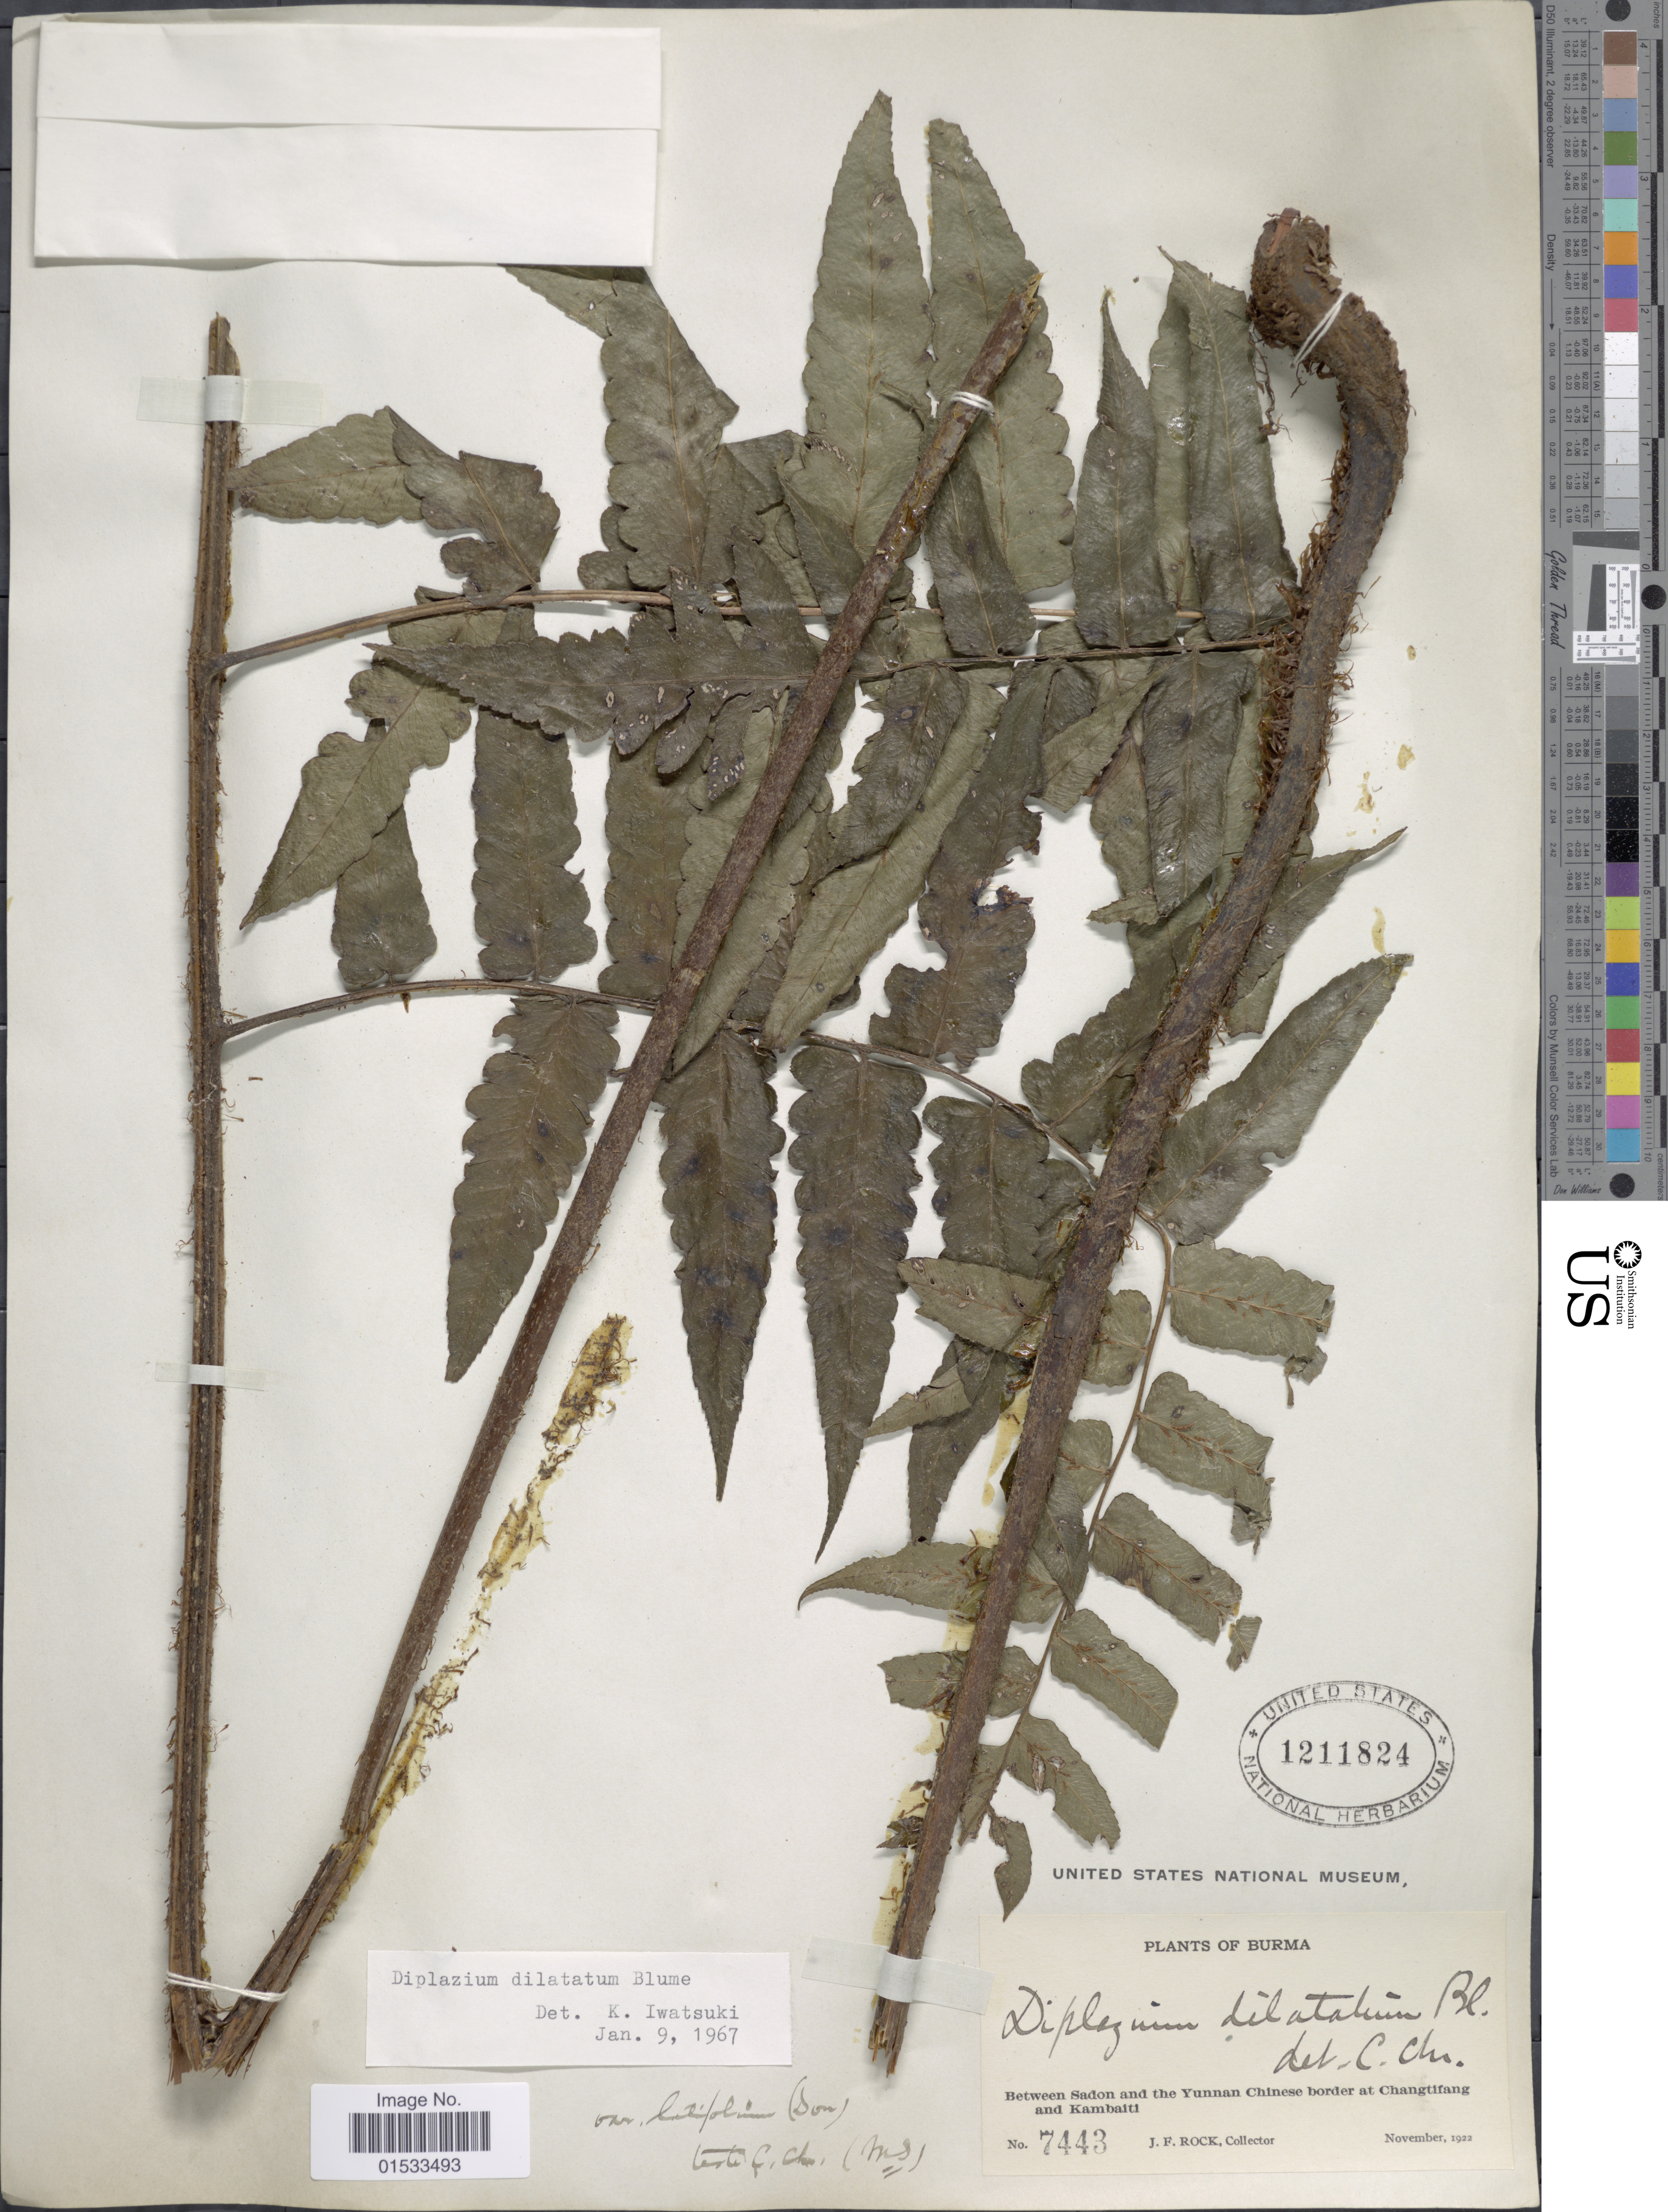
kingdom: Plantae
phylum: Tracheophyta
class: Polypodiopsida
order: Polypodiales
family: Athyriaceae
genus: Diplazium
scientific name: Diplazium dilatatum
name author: Blume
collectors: J. Rock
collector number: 7443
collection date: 1922-11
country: Myanmar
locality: Burma, Between Sadon and the Yunnan Chinese border at Changtifah and Kambaiti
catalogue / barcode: US 1211824